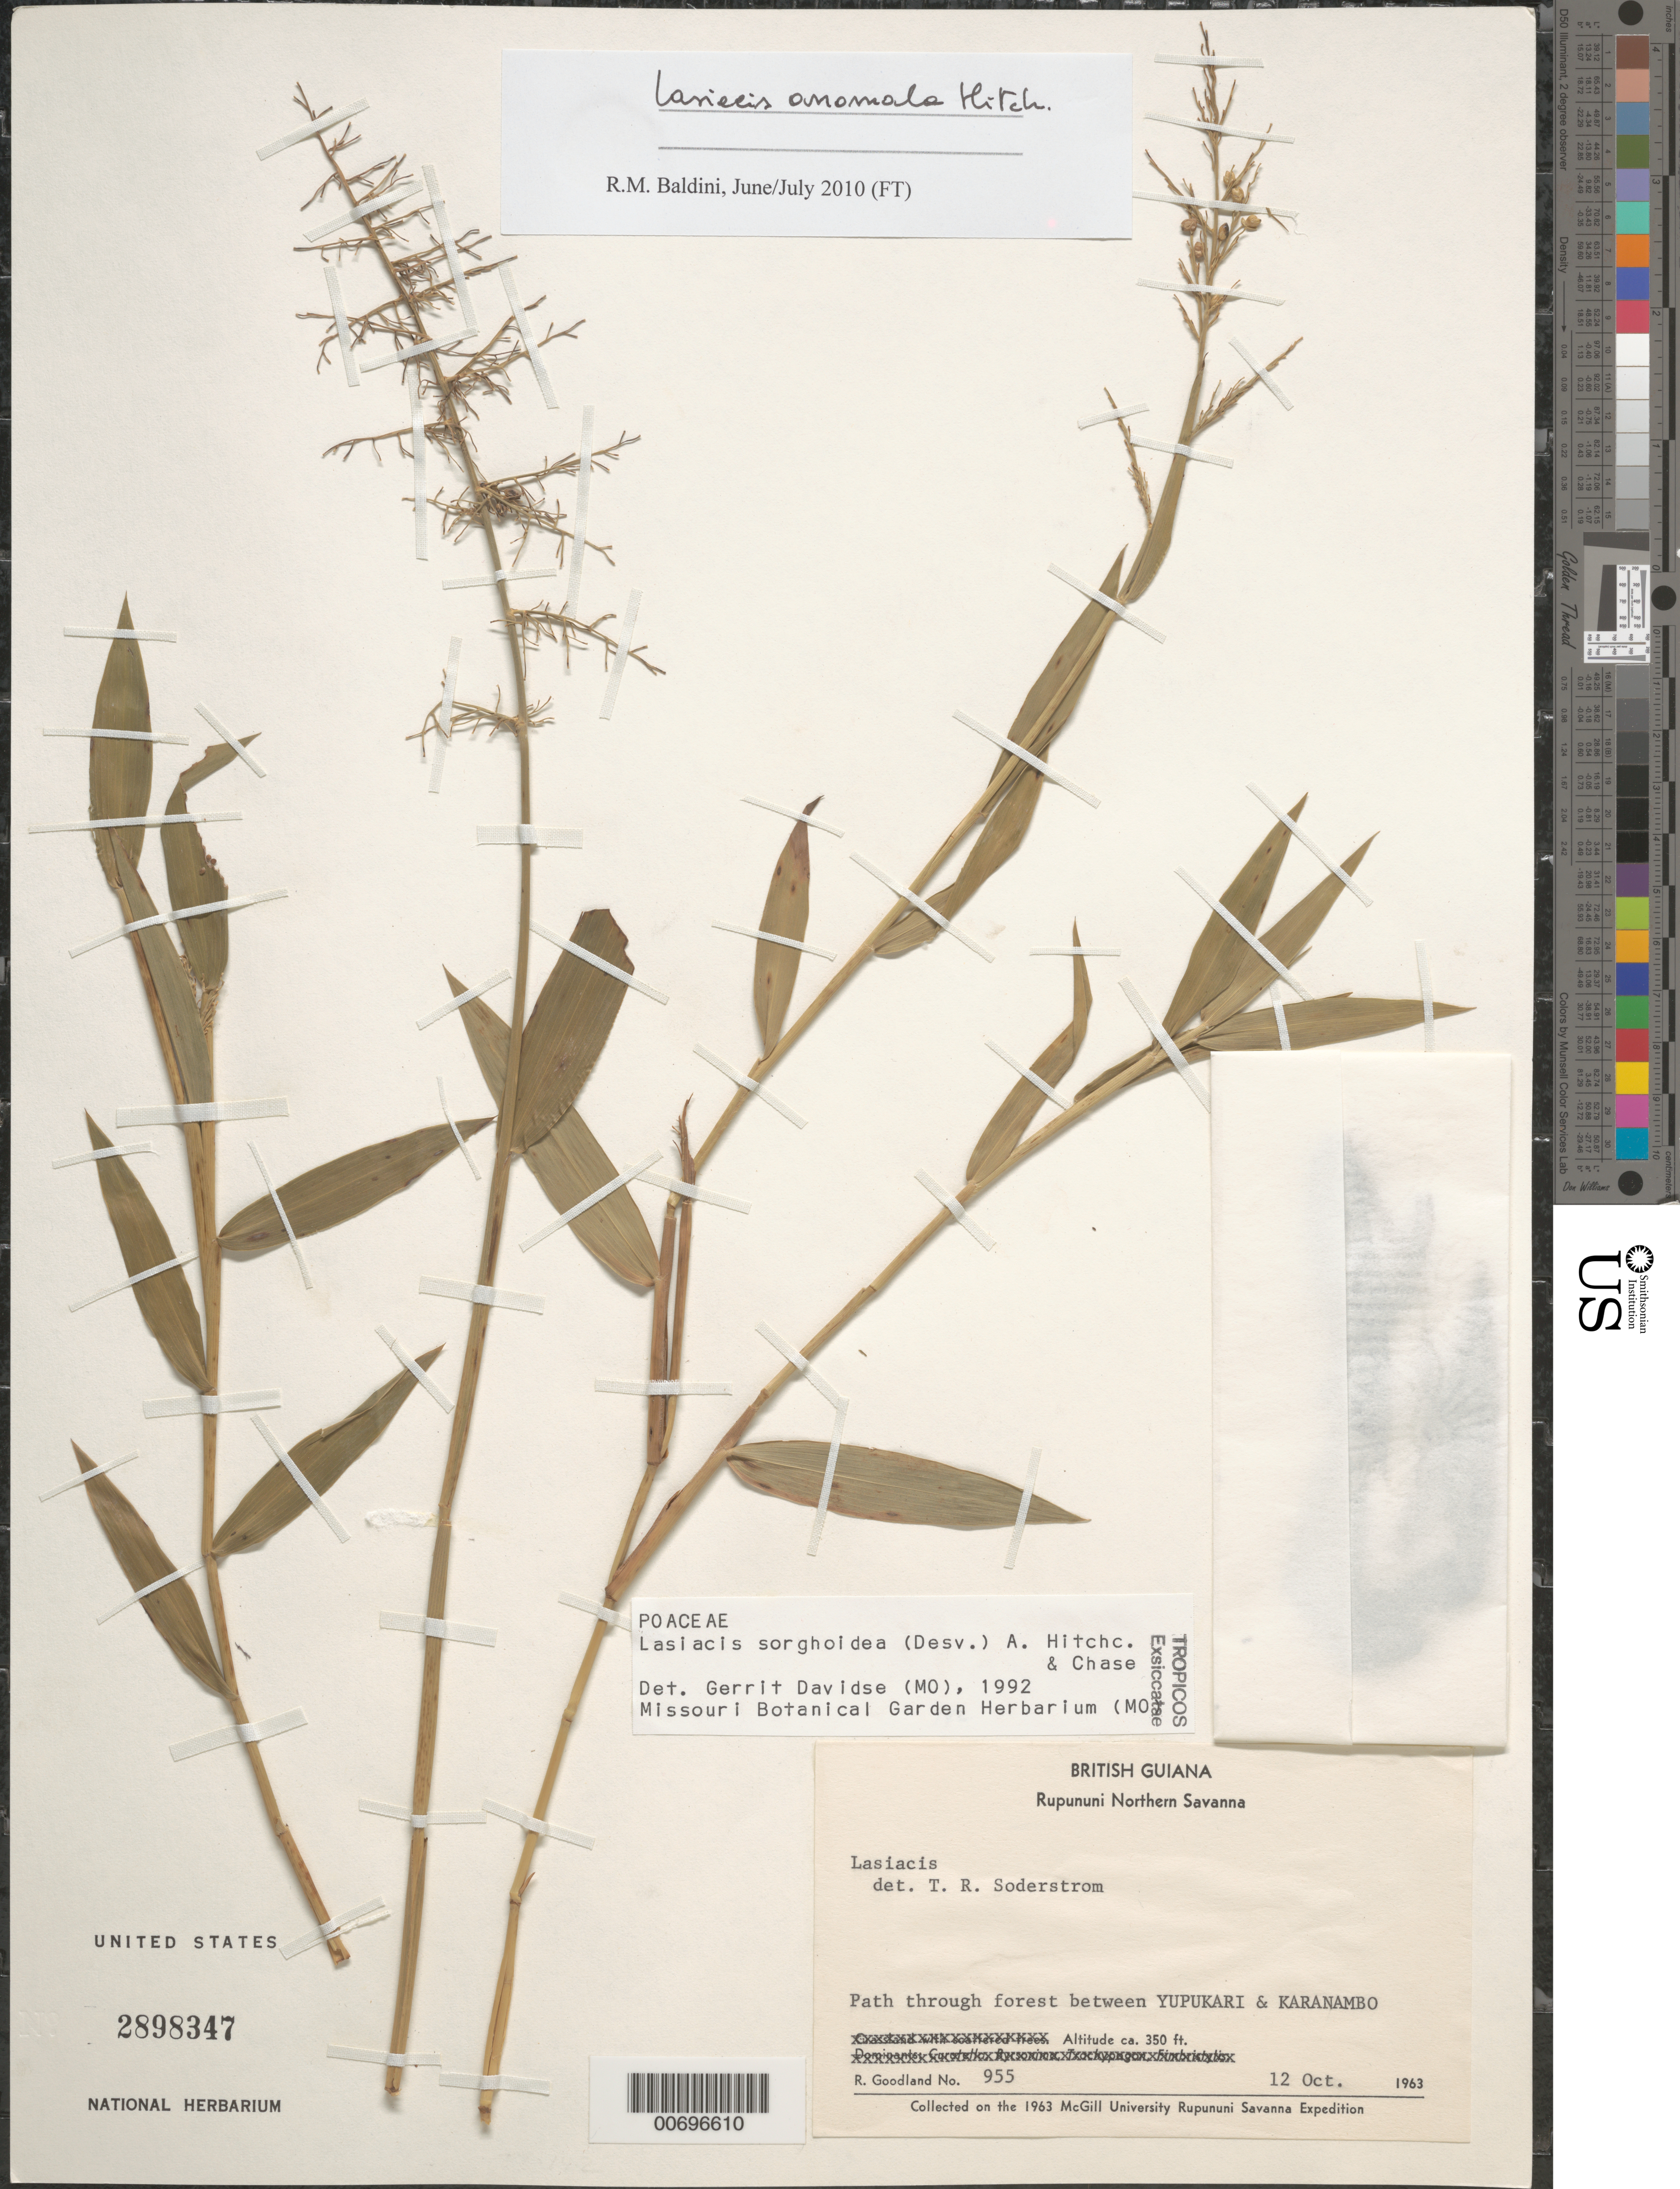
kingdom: Plantae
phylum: Tracheophyta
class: Liliopsida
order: Poales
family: Poaceae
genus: Lasiacis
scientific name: Lasiacis anomala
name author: Hitchc.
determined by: Baldini, R. M.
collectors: R. Goodland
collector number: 955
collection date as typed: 12-Oct-63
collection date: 1963-10-12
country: Guyana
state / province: U. Takutu-U. Essequibo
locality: Rupununi Northern Savanna, between Yupukari and Karanambo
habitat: Path through forest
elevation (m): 107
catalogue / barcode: US 2898347